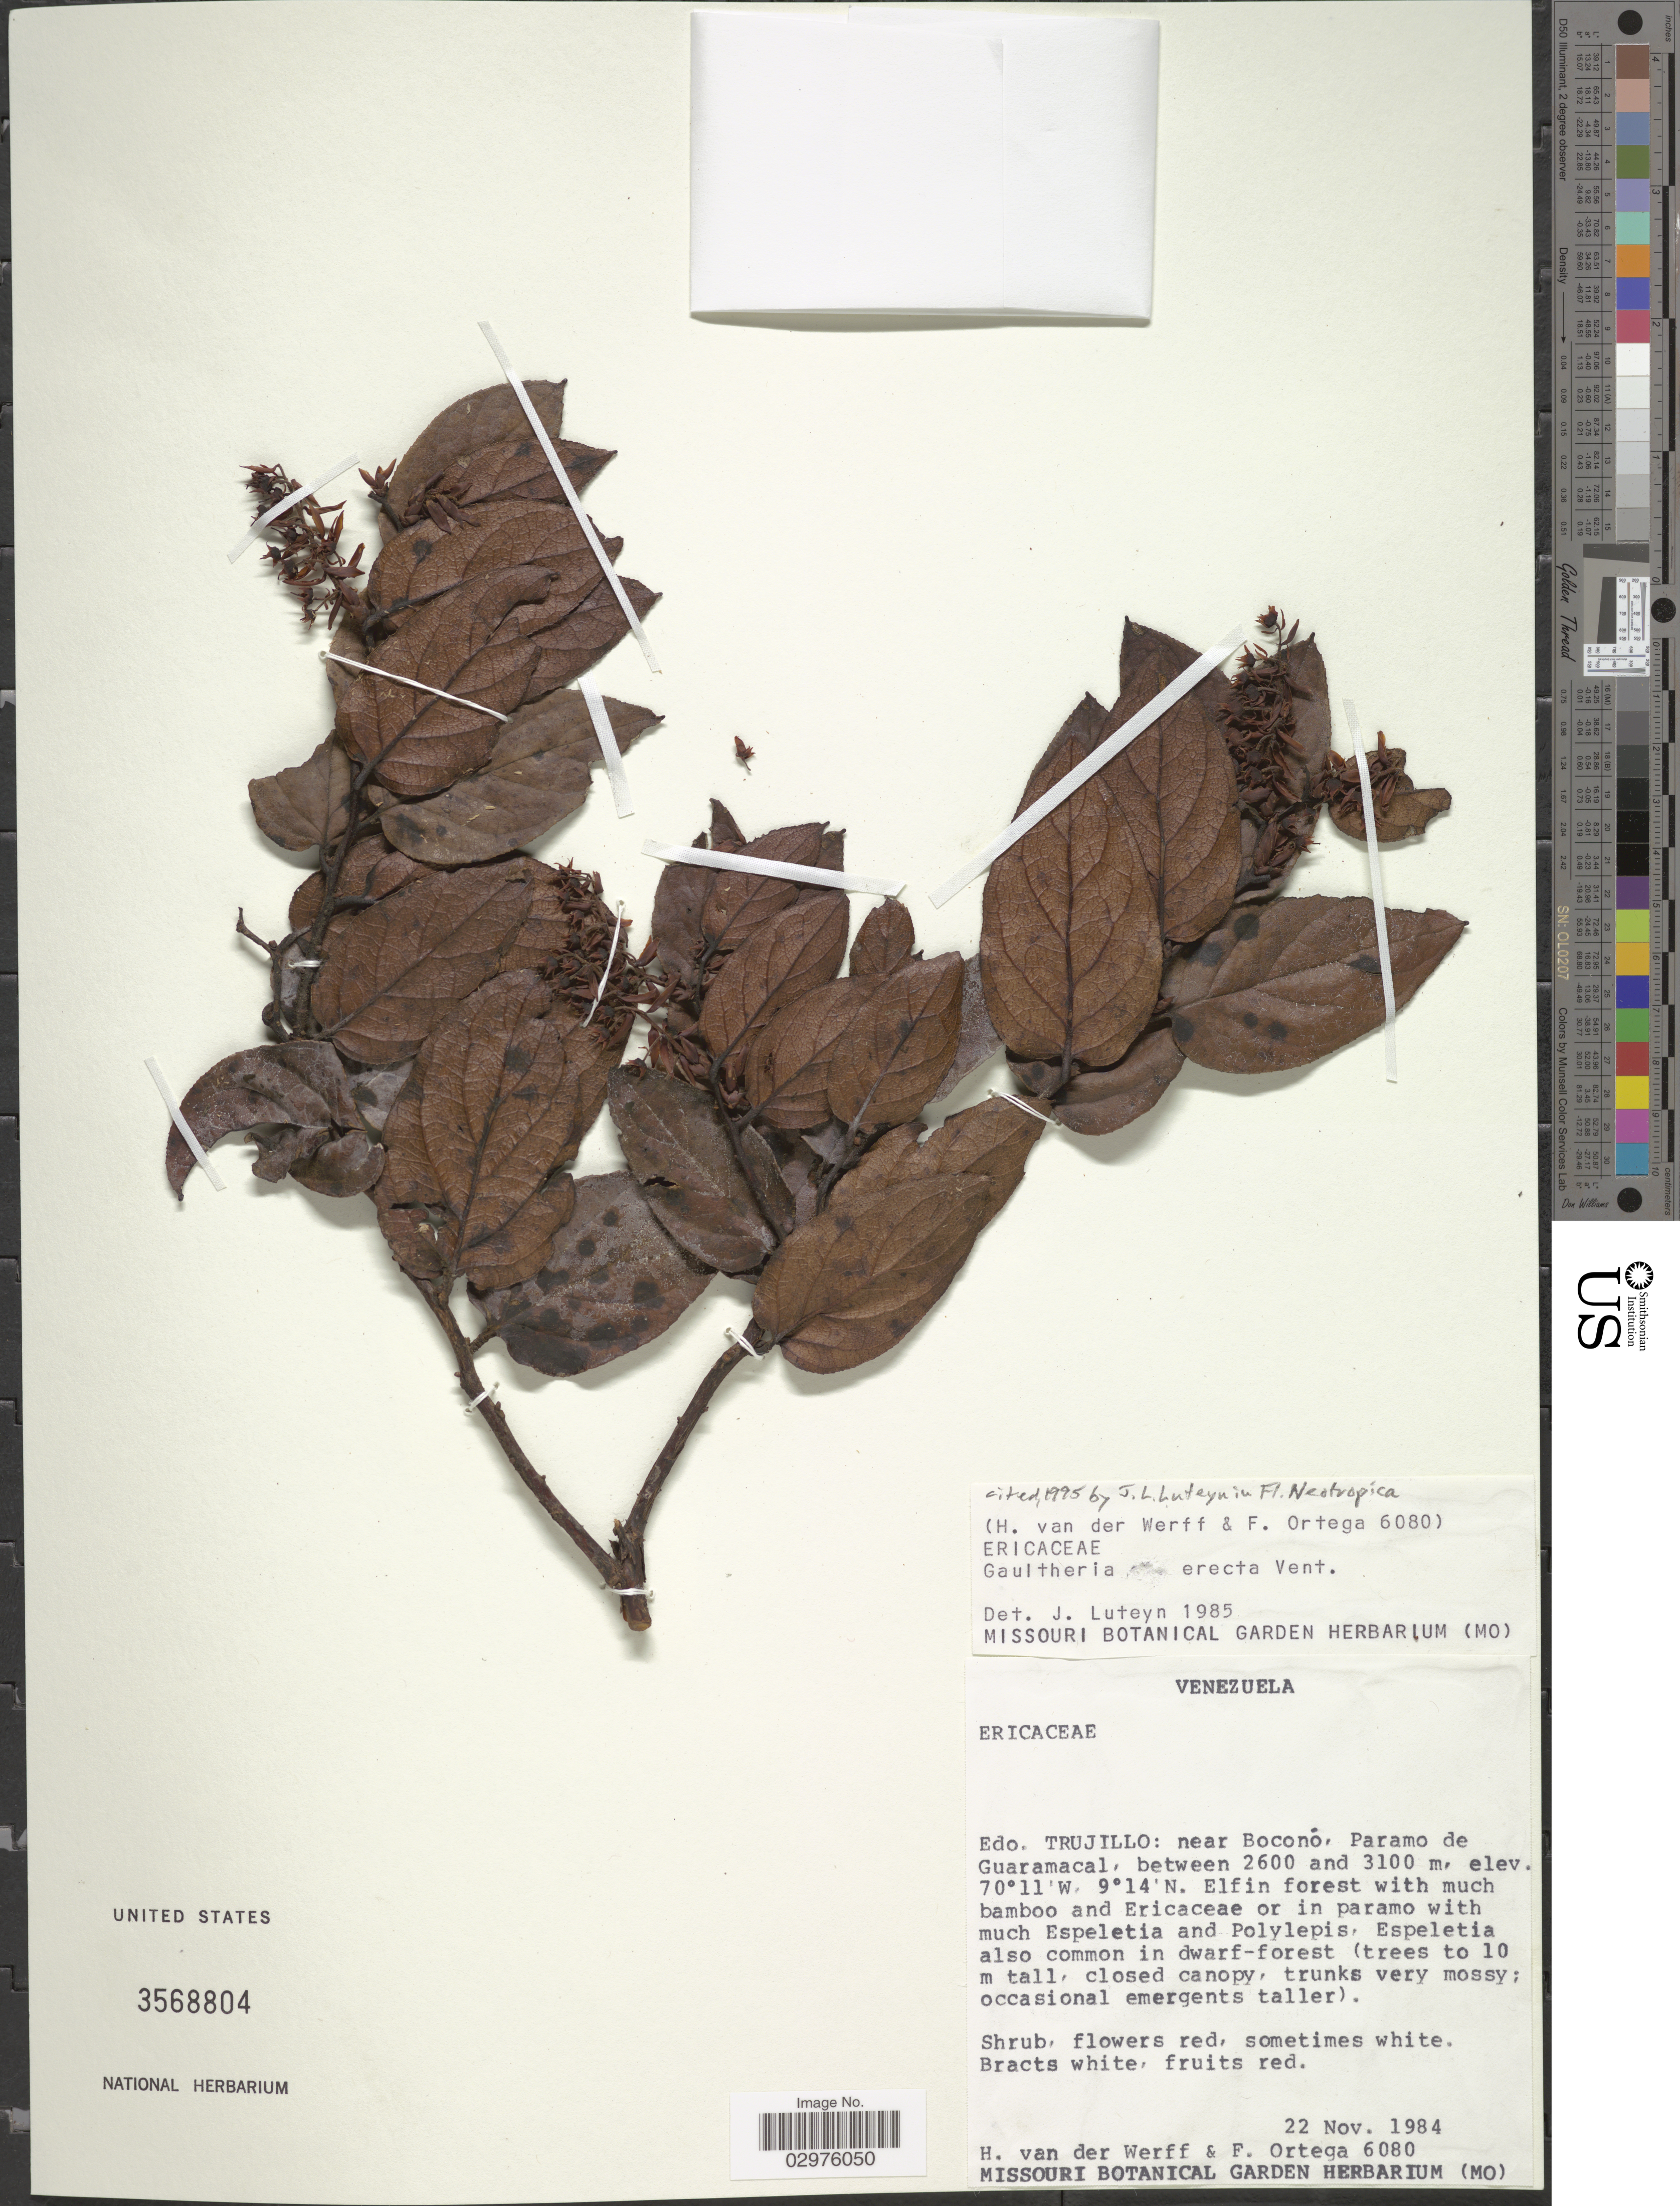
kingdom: Plantae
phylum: Tracheophyta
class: Magnoliopsida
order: Ericales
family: Ericaceae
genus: Gaultheria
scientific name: Gaultheria erecta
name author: Vent.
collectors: H. van der Werff & F. J. Ortega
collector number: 6080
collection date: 1984-11-22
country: Venezuela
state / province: Trujillo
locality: Paramo de Guaramacal, near Boconó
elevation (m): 2600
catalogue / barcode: US 3568804